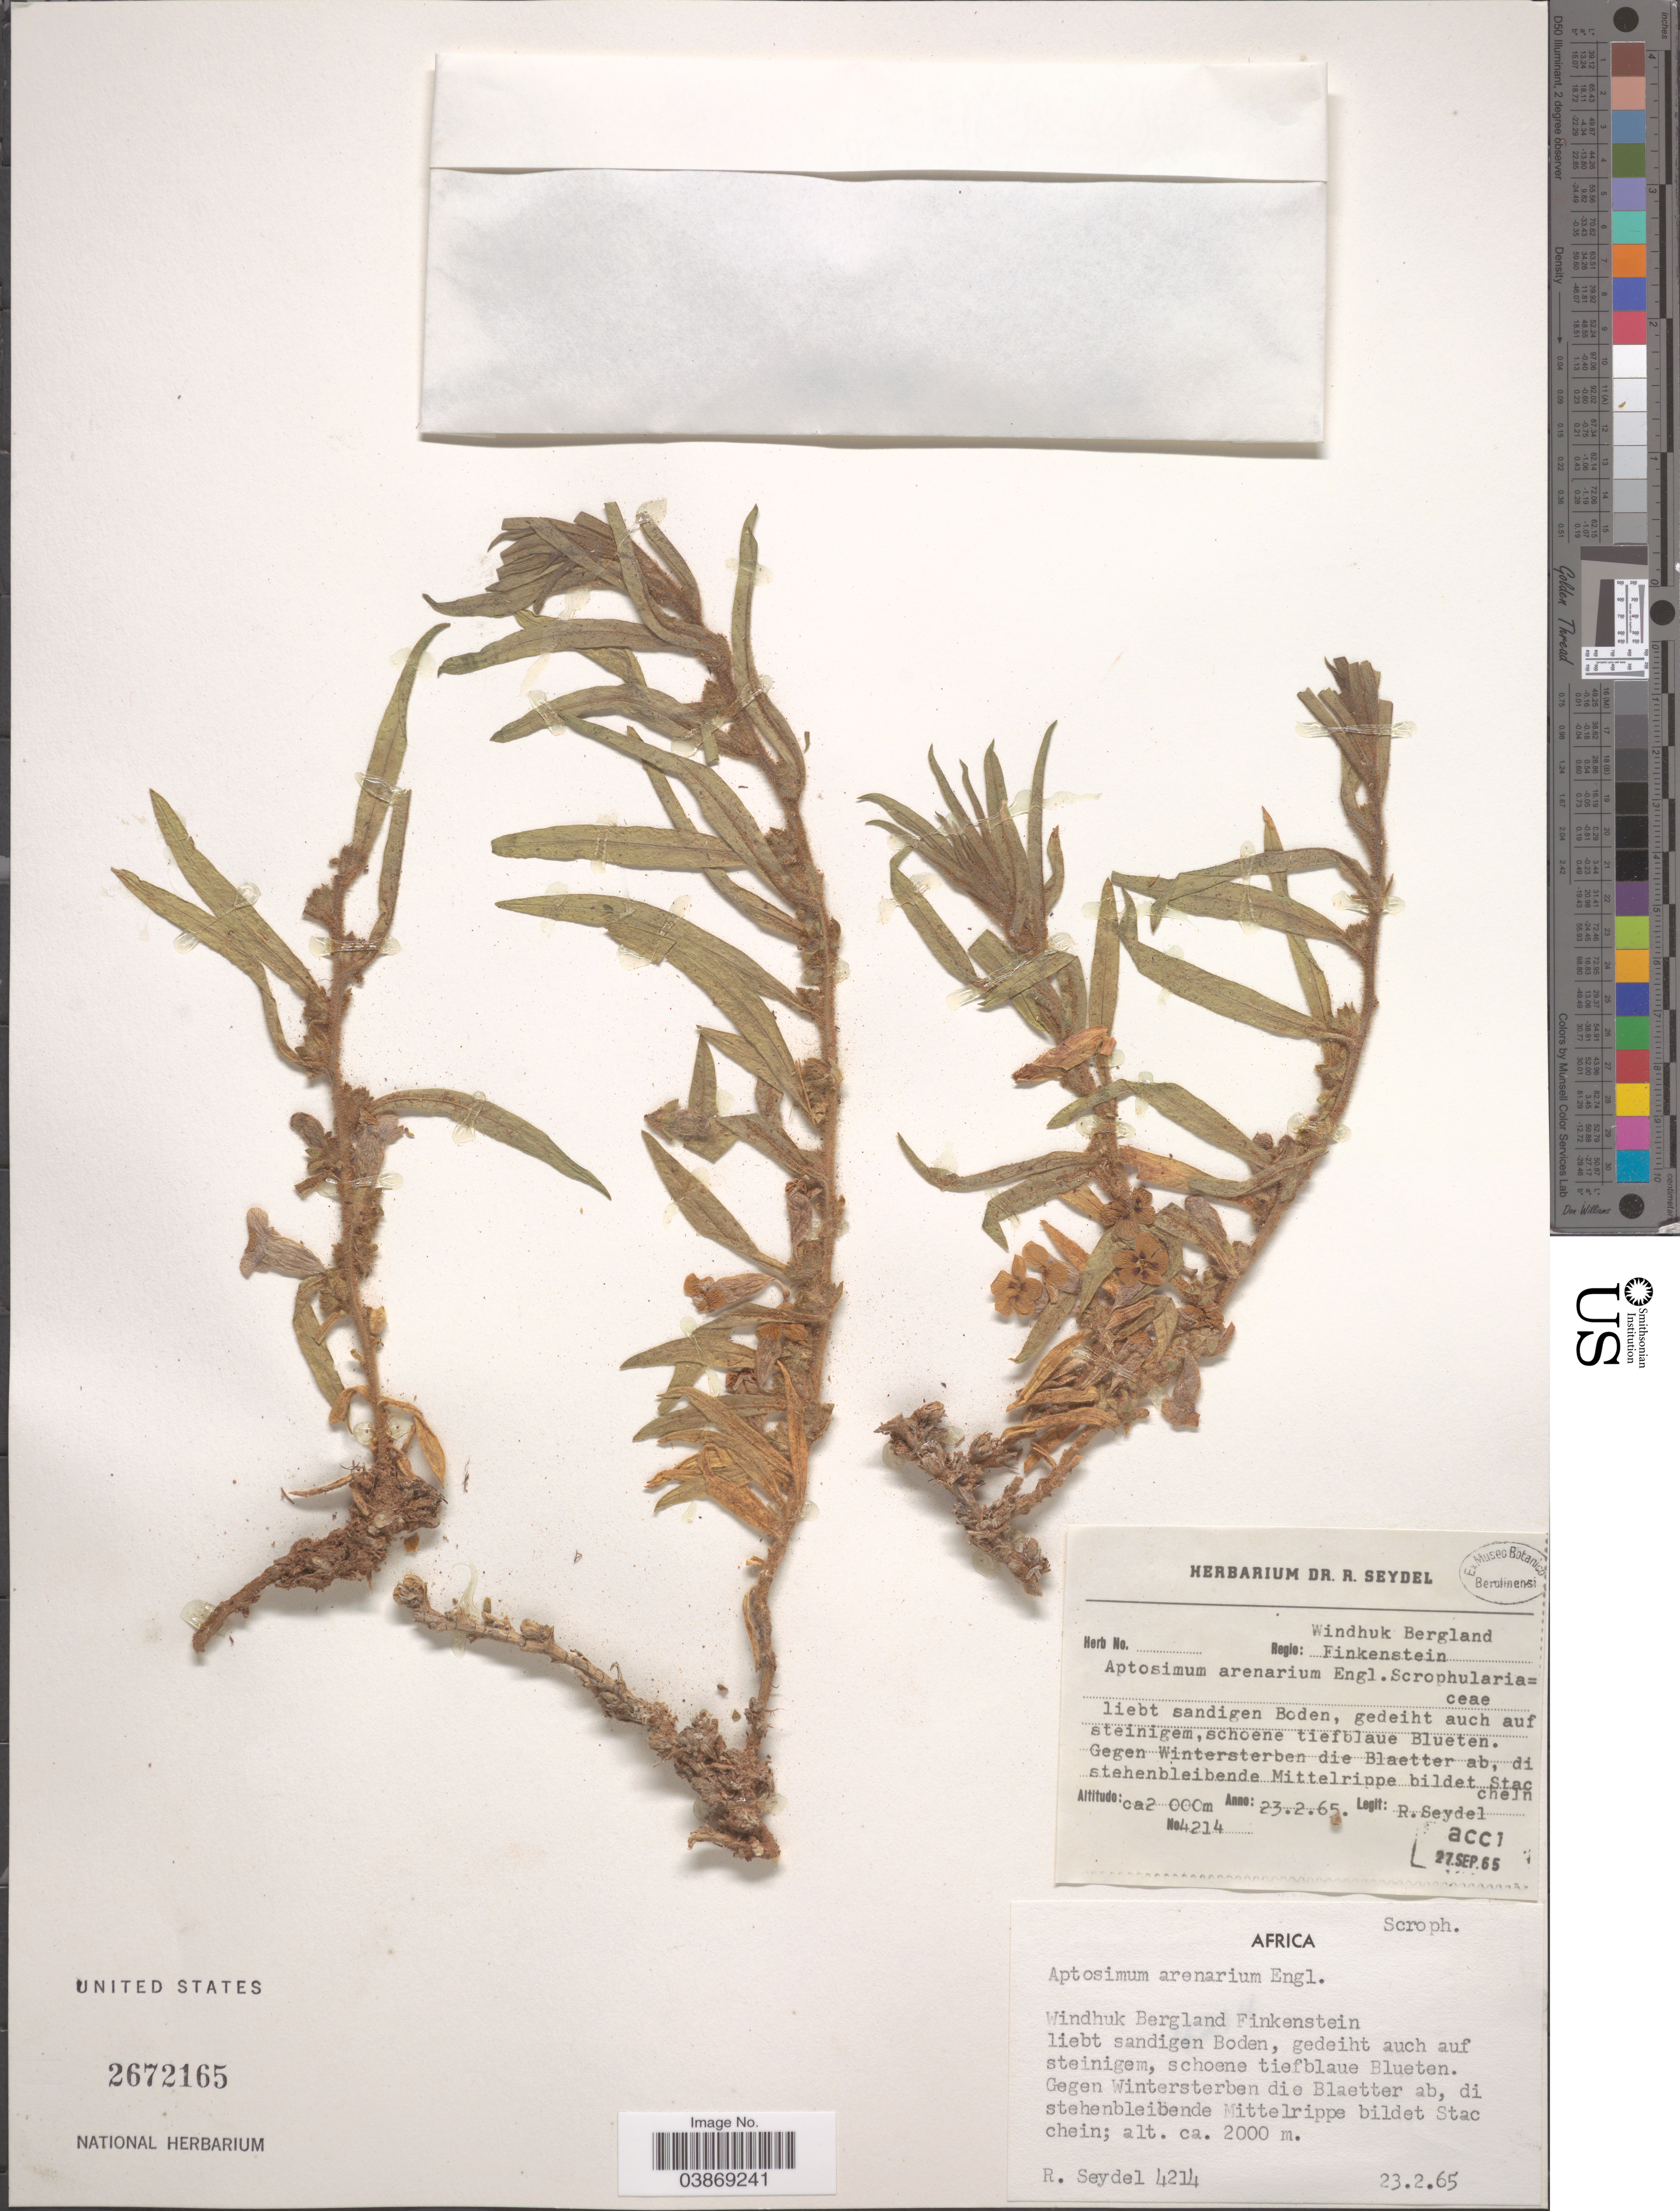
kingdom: Plantae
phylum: Tracheophyta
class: Magnoliopsida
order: Lamiales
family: Scrophulariaceae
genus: Aptosimum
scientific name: Aptosimum arenarium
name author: Engl.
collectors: R. Seydel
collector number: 4214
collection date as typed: Transcribed d/m/y: 23/2/65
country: Namibia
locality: Windhuk Bergland. Regio: Finkenstein.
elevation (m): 2000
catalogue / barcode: US 2672165